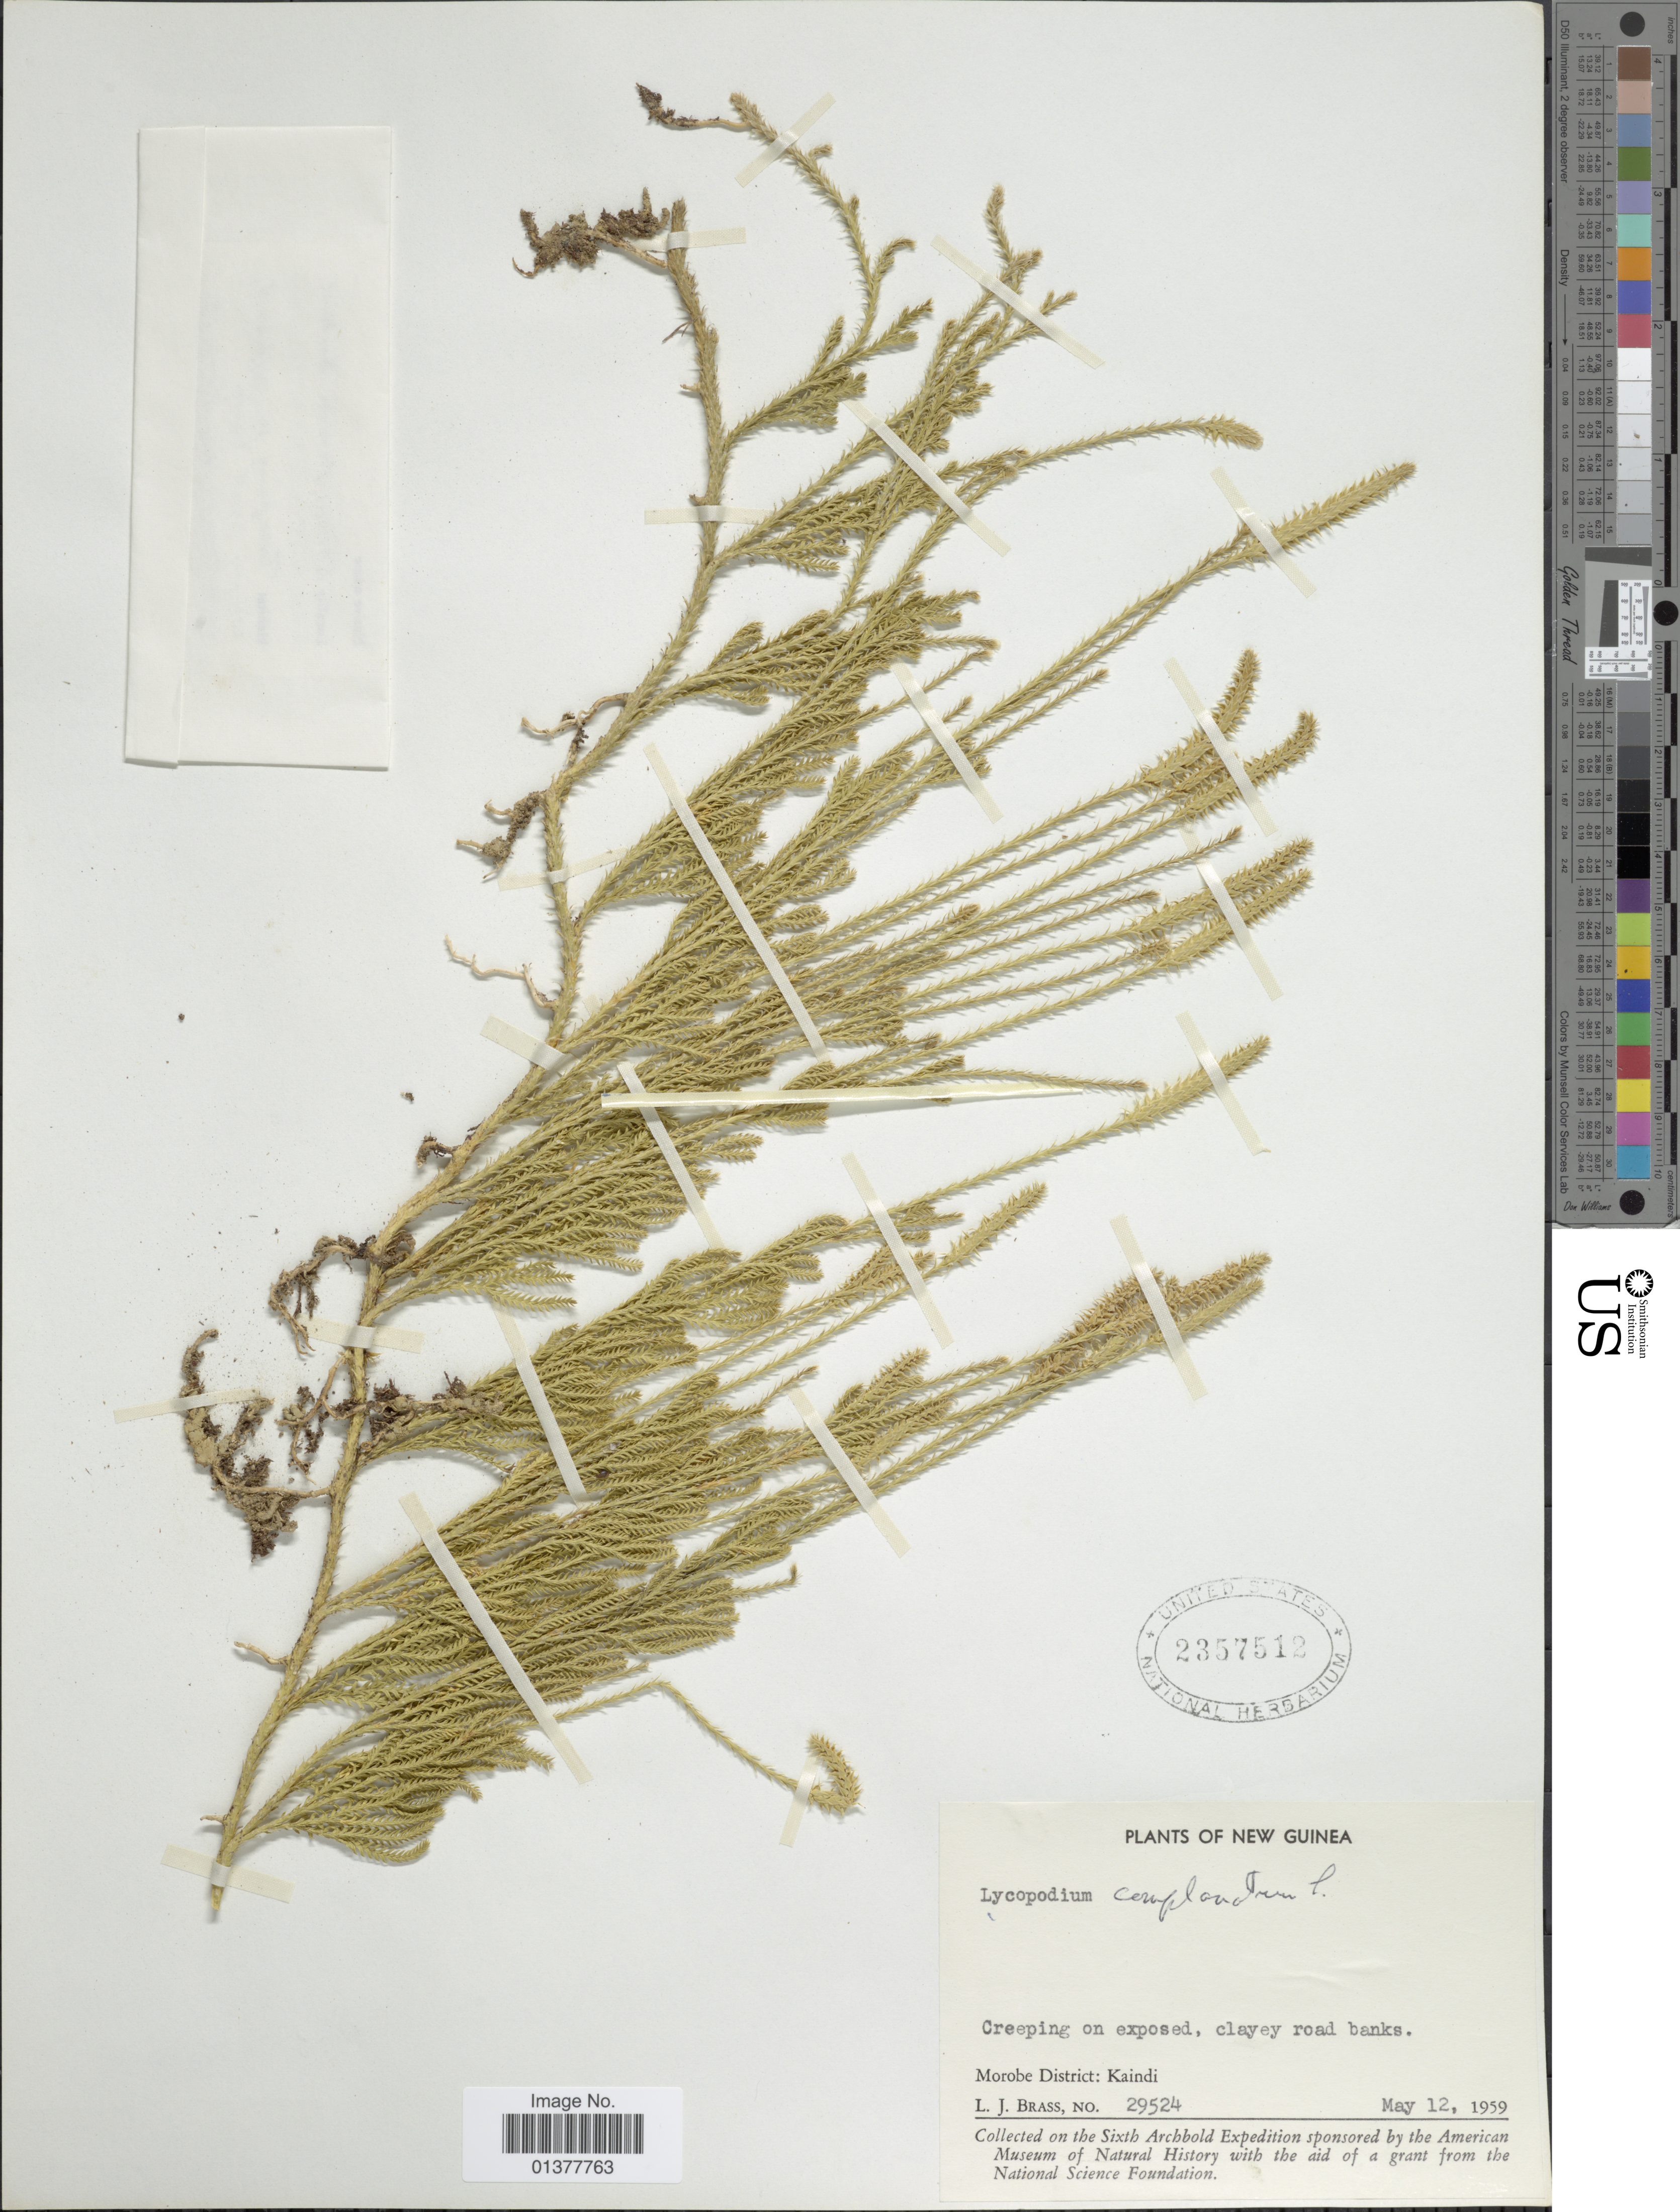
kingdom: Plantae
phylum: Tracheophyta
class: Lycopodiopsida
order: Lycopodiales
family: Lycopodiaceae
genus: Diphasiastrum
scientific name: Diphasiastrum complanatum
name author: (L.) Holub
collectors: L. J. Brass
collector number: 29524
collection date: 1959-05-12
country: Papua New Guinea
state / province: Morobe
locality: Creeping on exposed, Morobe District: Kaindi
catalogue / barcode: US 2357512